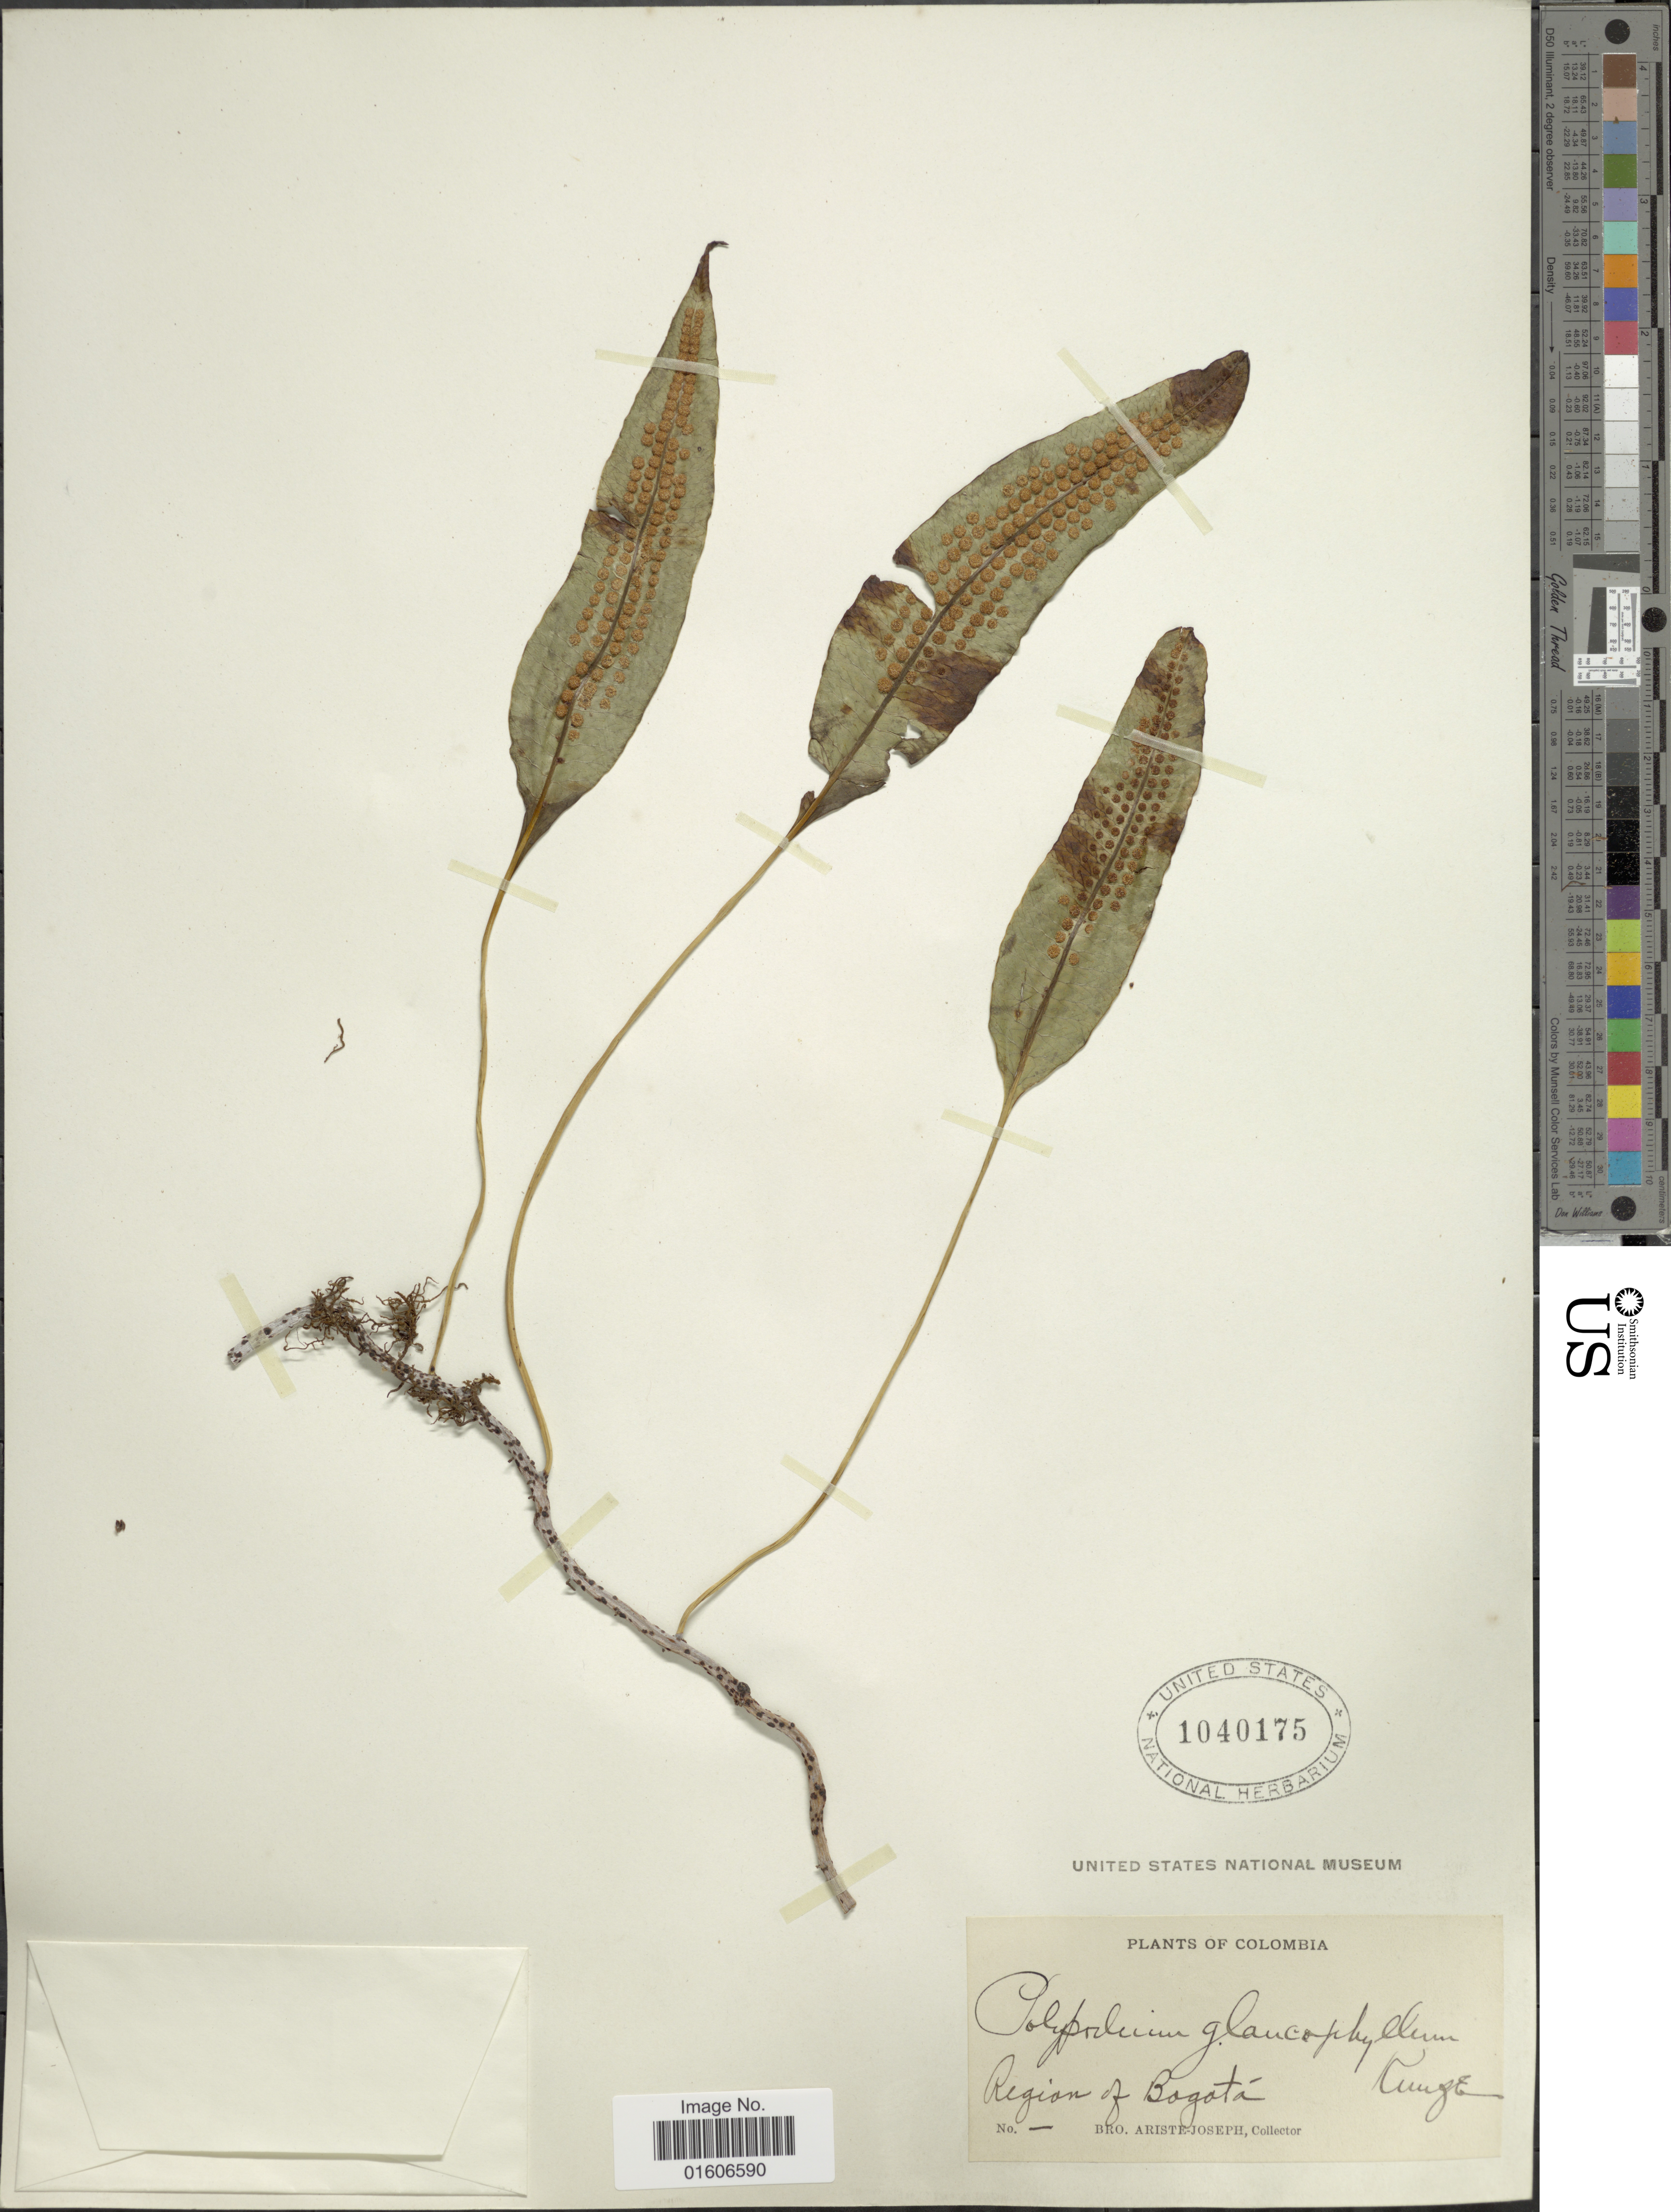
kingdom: Plantae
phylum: Tracheophyta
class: Polypodiopsida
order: Polypodiales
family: Polypodiaceae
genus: Serpocaulon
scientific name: Serpocaulon levigatum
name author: (Cav.) A.R. Sm.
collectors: Bro. Ariste-Joseph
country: Colombia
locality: Region of Bogotá.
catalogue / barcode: US 1040175